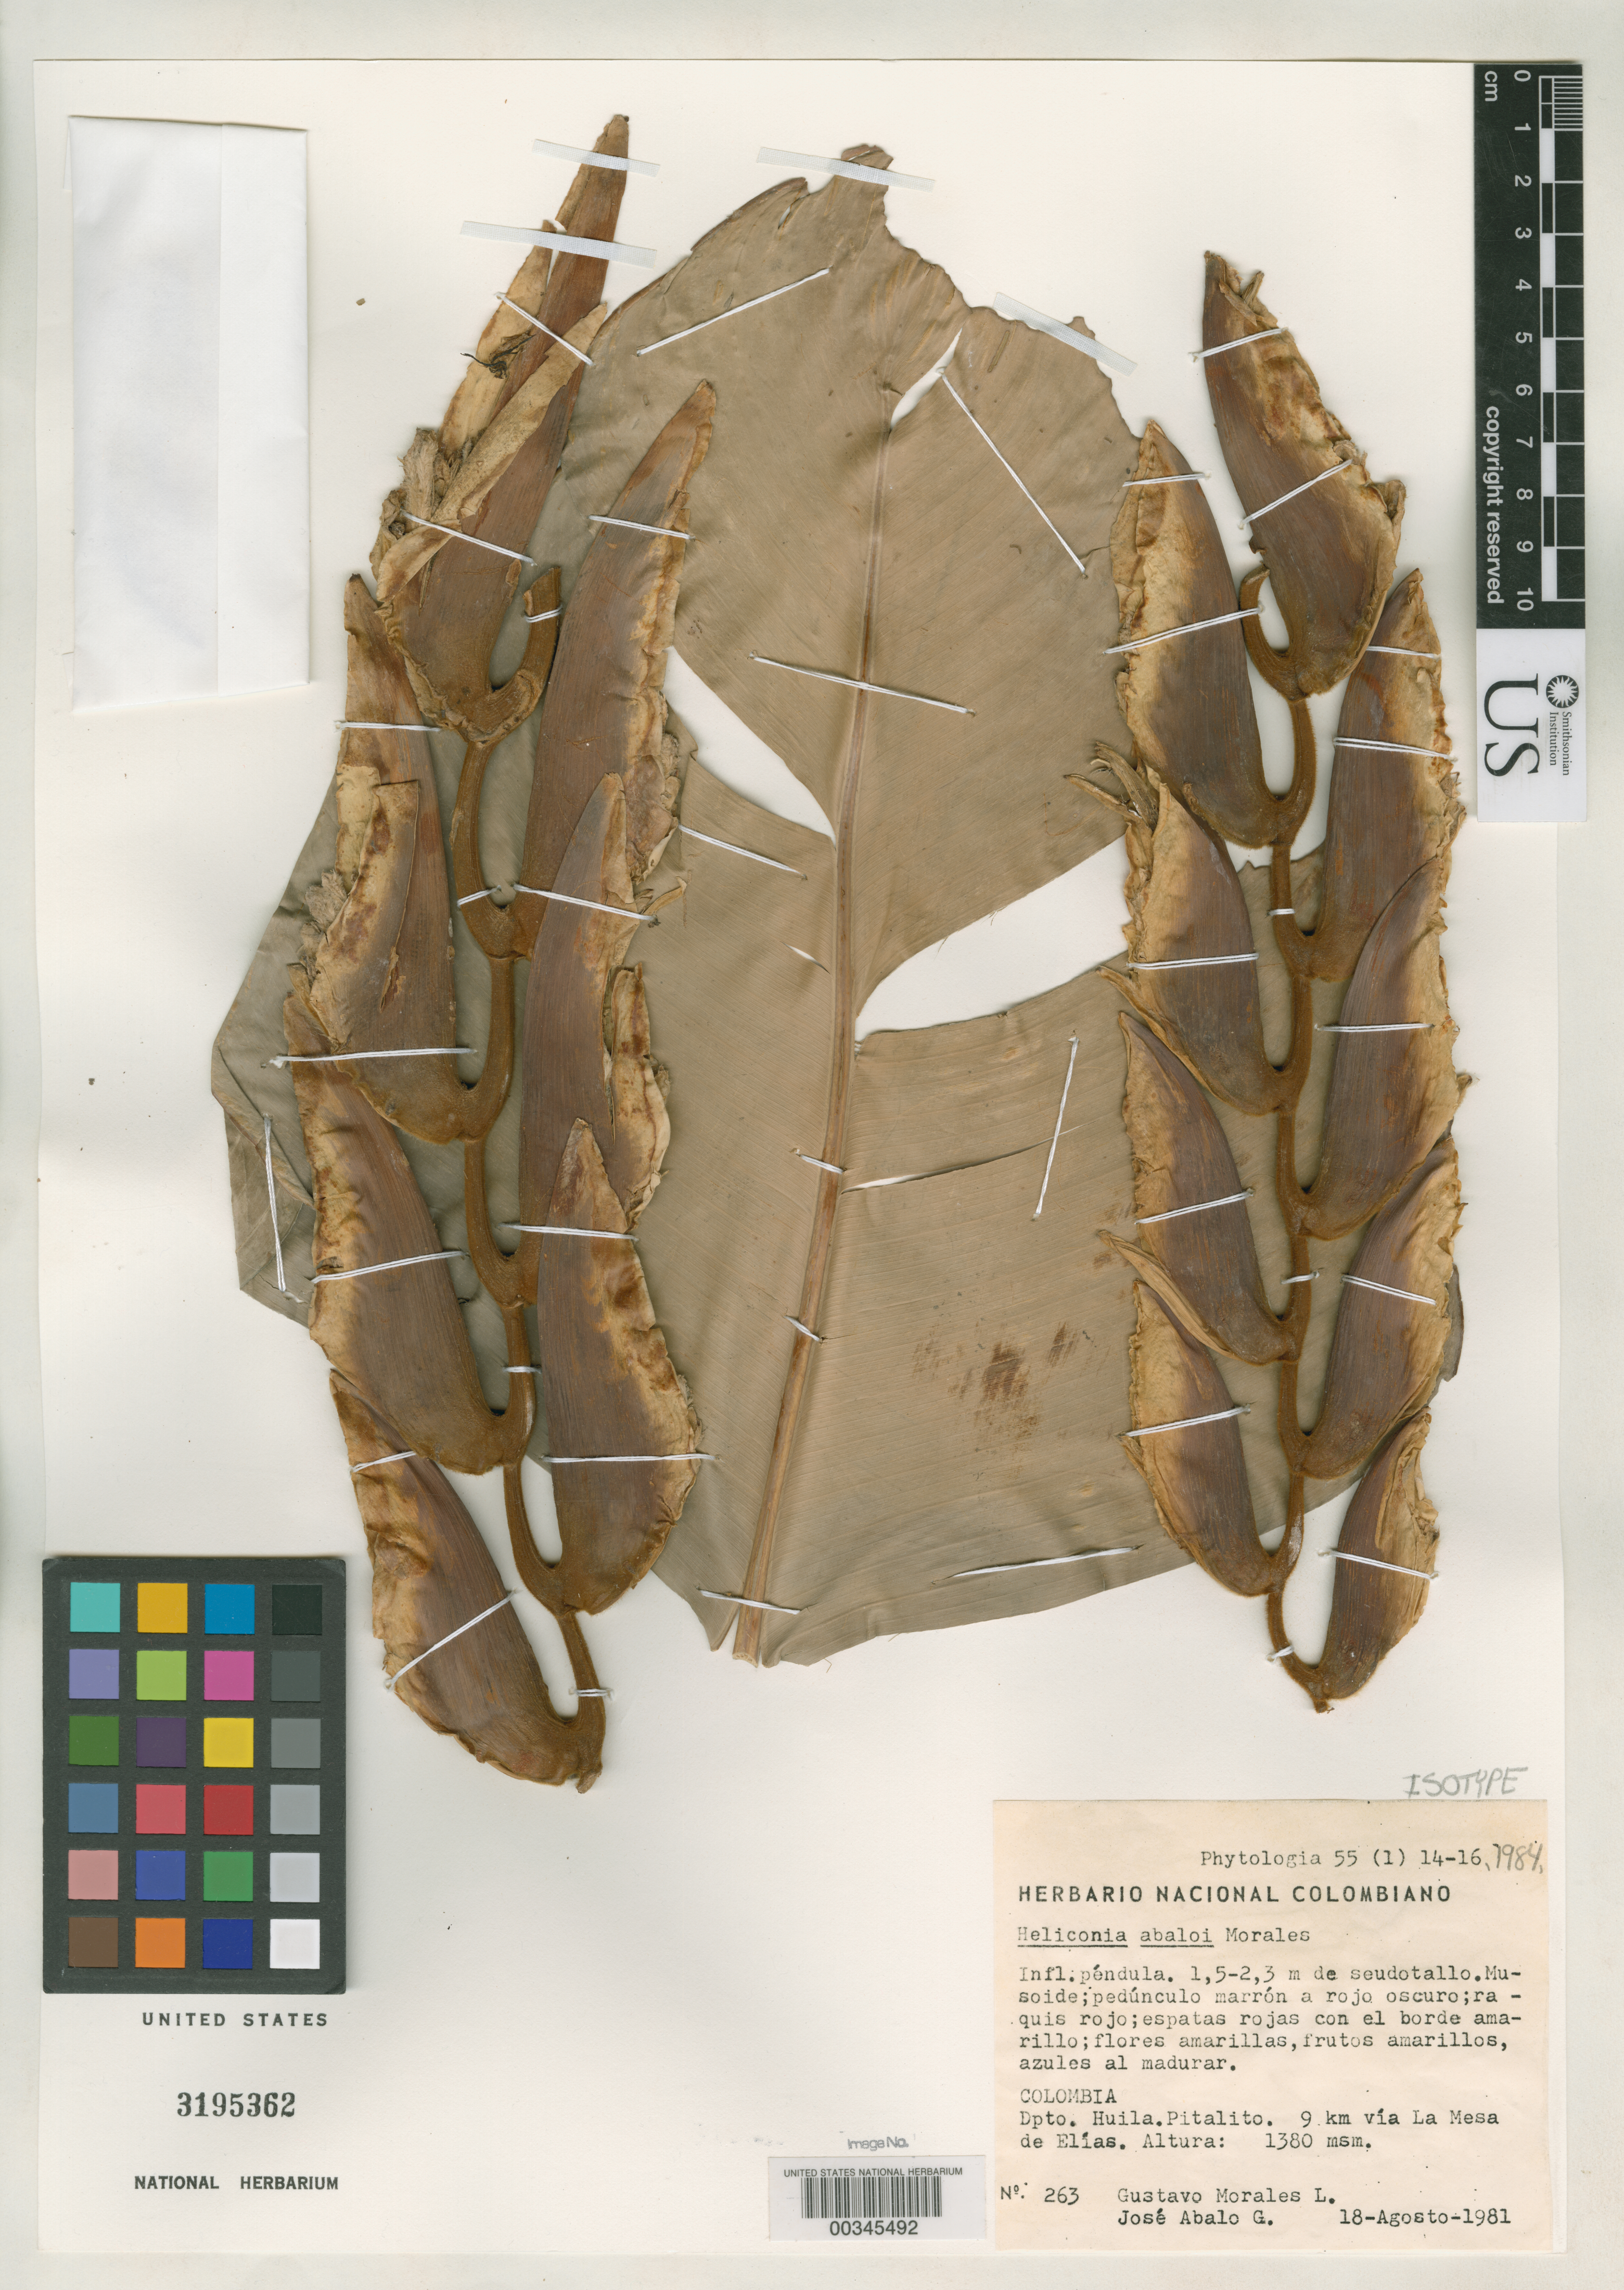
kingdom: Plantae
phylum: Tracheophyta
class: Liliopsida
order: Zingiberales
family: Heliconiaceae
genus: Heliconia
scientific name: Heliconia abaloi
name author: Morales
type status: Isotype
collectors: G. Morales L. & J. E. Abalo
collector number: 263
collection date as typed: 18 Aug 1981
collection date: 1981-08-18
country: Colombia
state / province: Huila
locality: Pitalito, 9 km via La Mesa de Elias.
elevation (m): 1380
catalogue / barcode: US 3195362